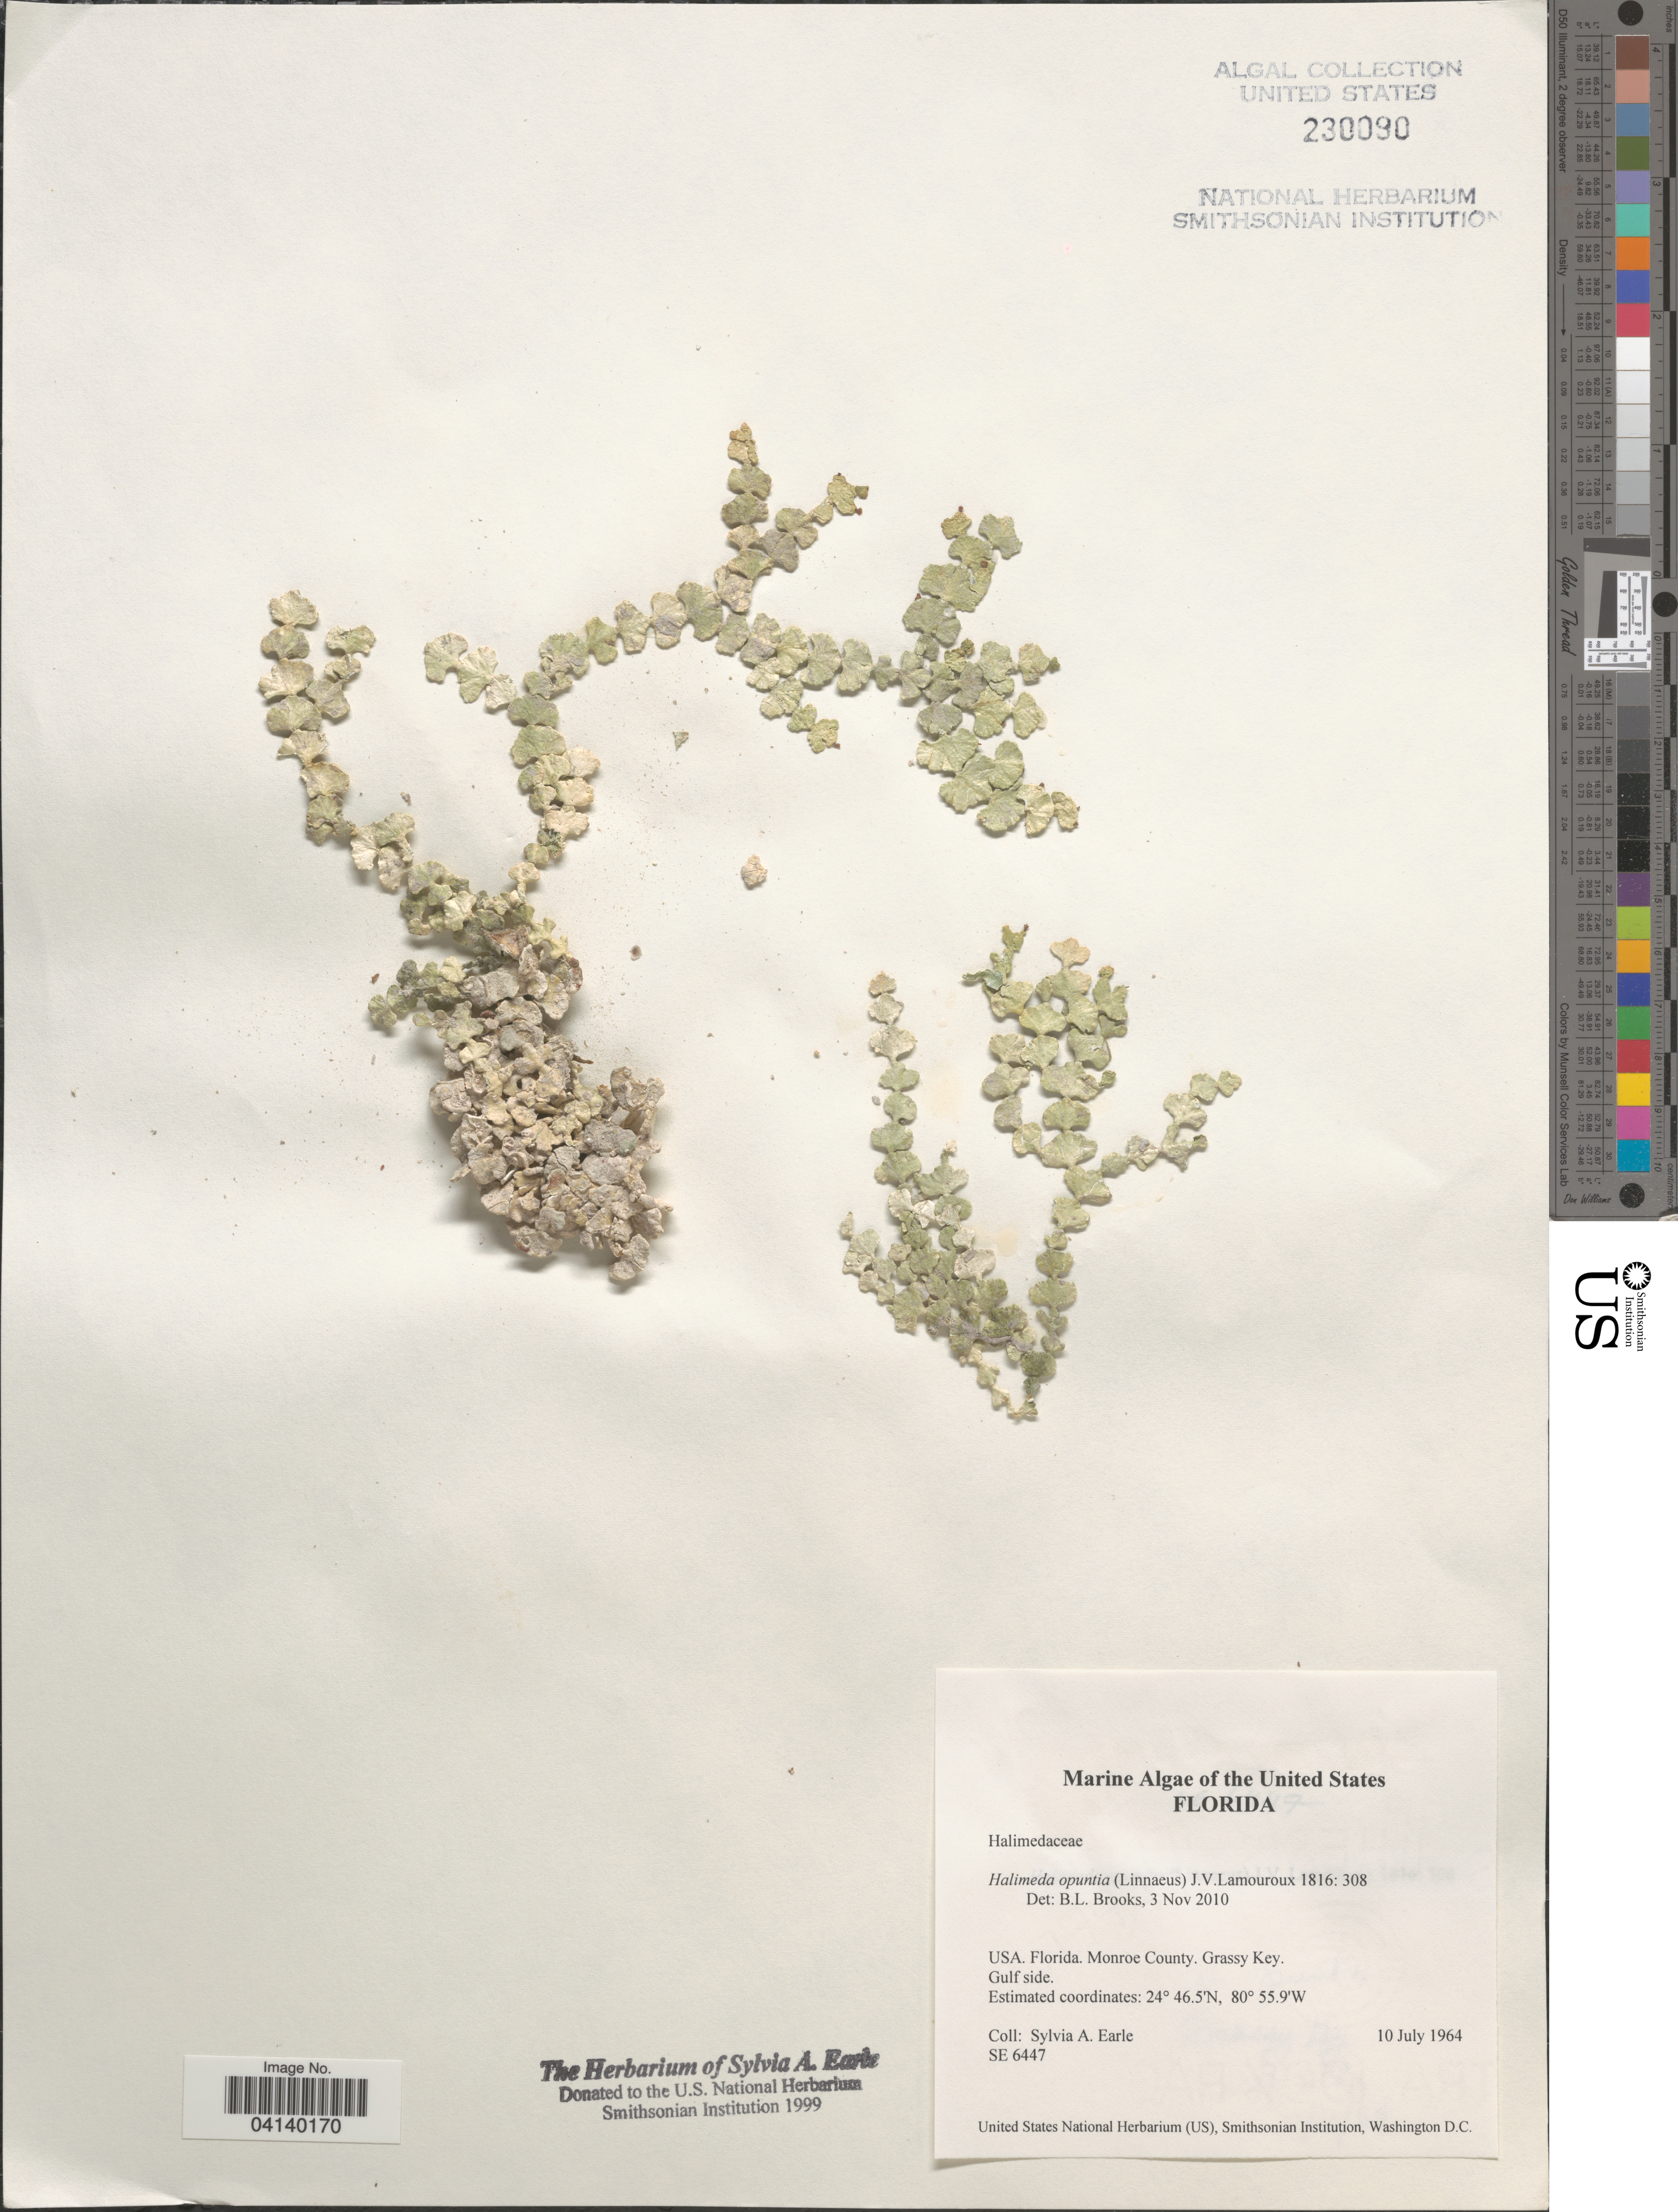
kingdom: Plantae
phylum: Chlorophyta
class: Ulvophyceae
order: Bryopsidales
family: Halimedaceae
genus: Halimeda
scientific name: Halimeda opuntia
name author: (L.) J.V.Lamouroux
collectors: S. A. Earle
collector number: SE6447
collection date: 1964-07-10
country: United States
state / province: Florida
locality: Monroe County. Grassy Key. Gulf side.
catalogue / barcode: US 230090